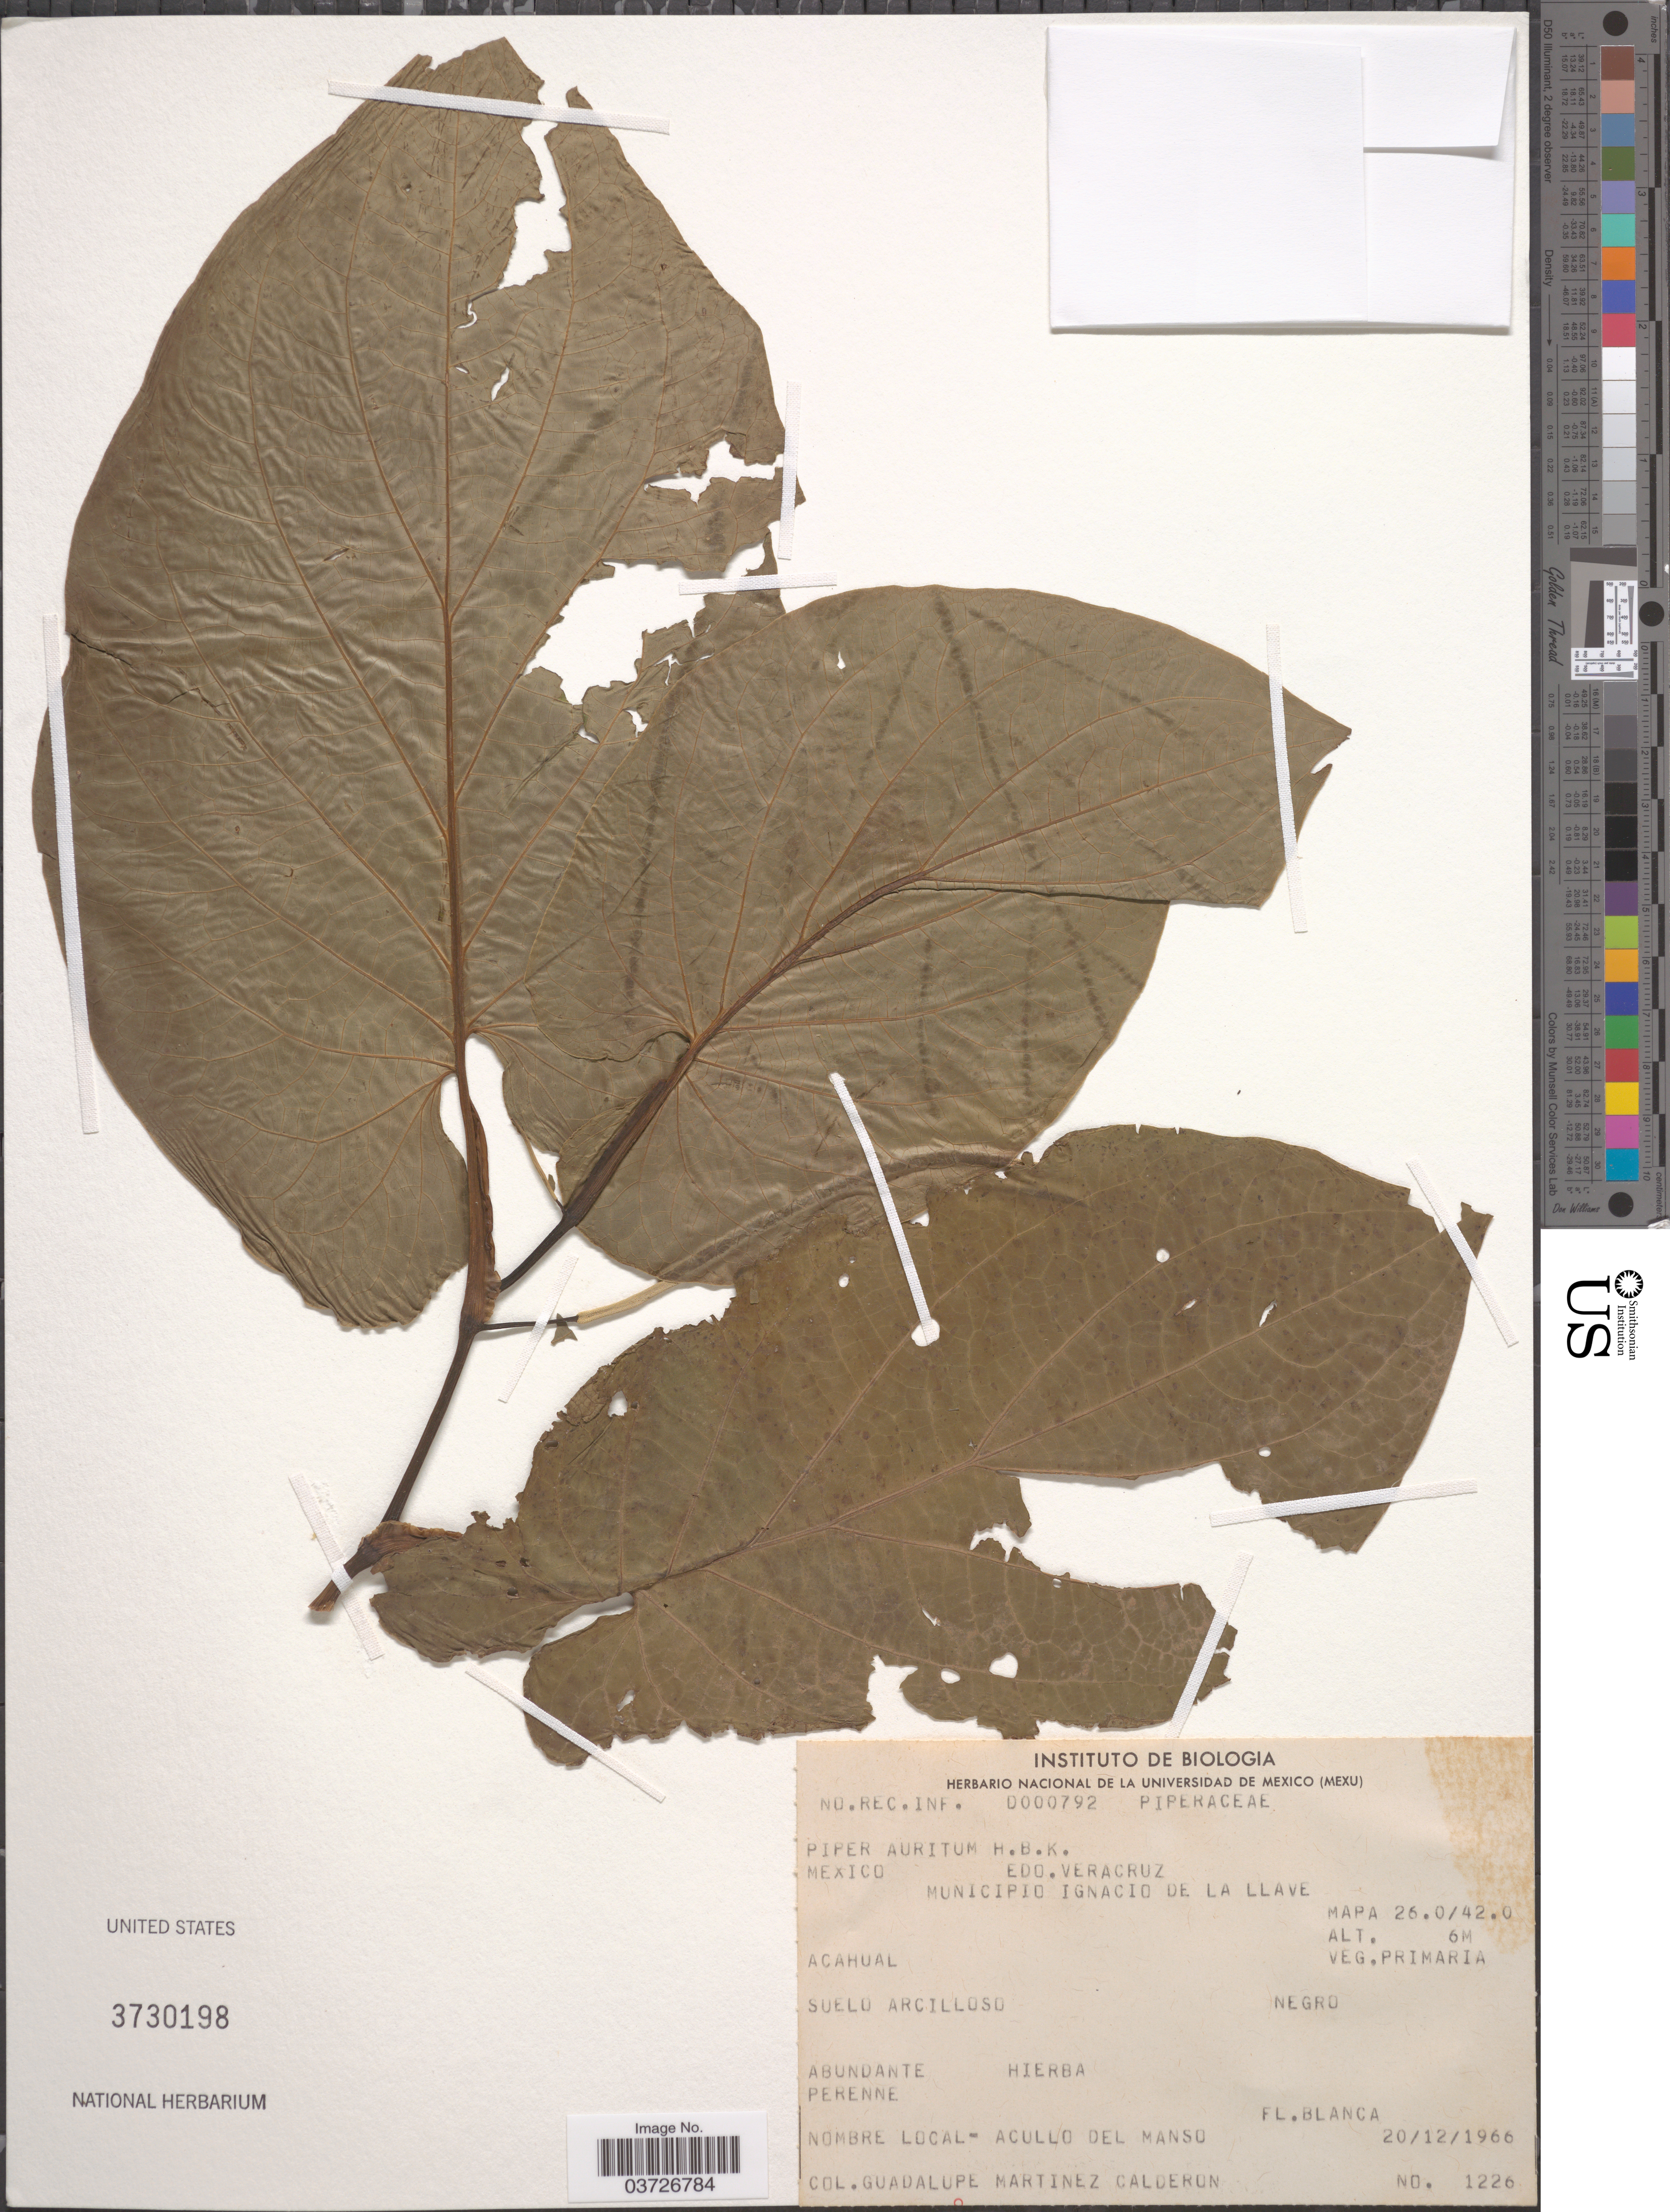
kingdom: Plantae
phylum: Tracheophyta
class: Magnoliopsida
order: Piperales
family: Piperaceae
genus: Piper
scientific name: Piper auritum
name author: Kunth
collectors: G. Martínez Calderón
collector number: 1226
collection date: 1966-12-20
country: Mexico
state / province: Veracruz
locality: Edo. Veracruz. Municipio Ignacio de La Llave. MAPA 26.0/42.0.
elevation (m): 6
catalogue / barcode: US 3730198